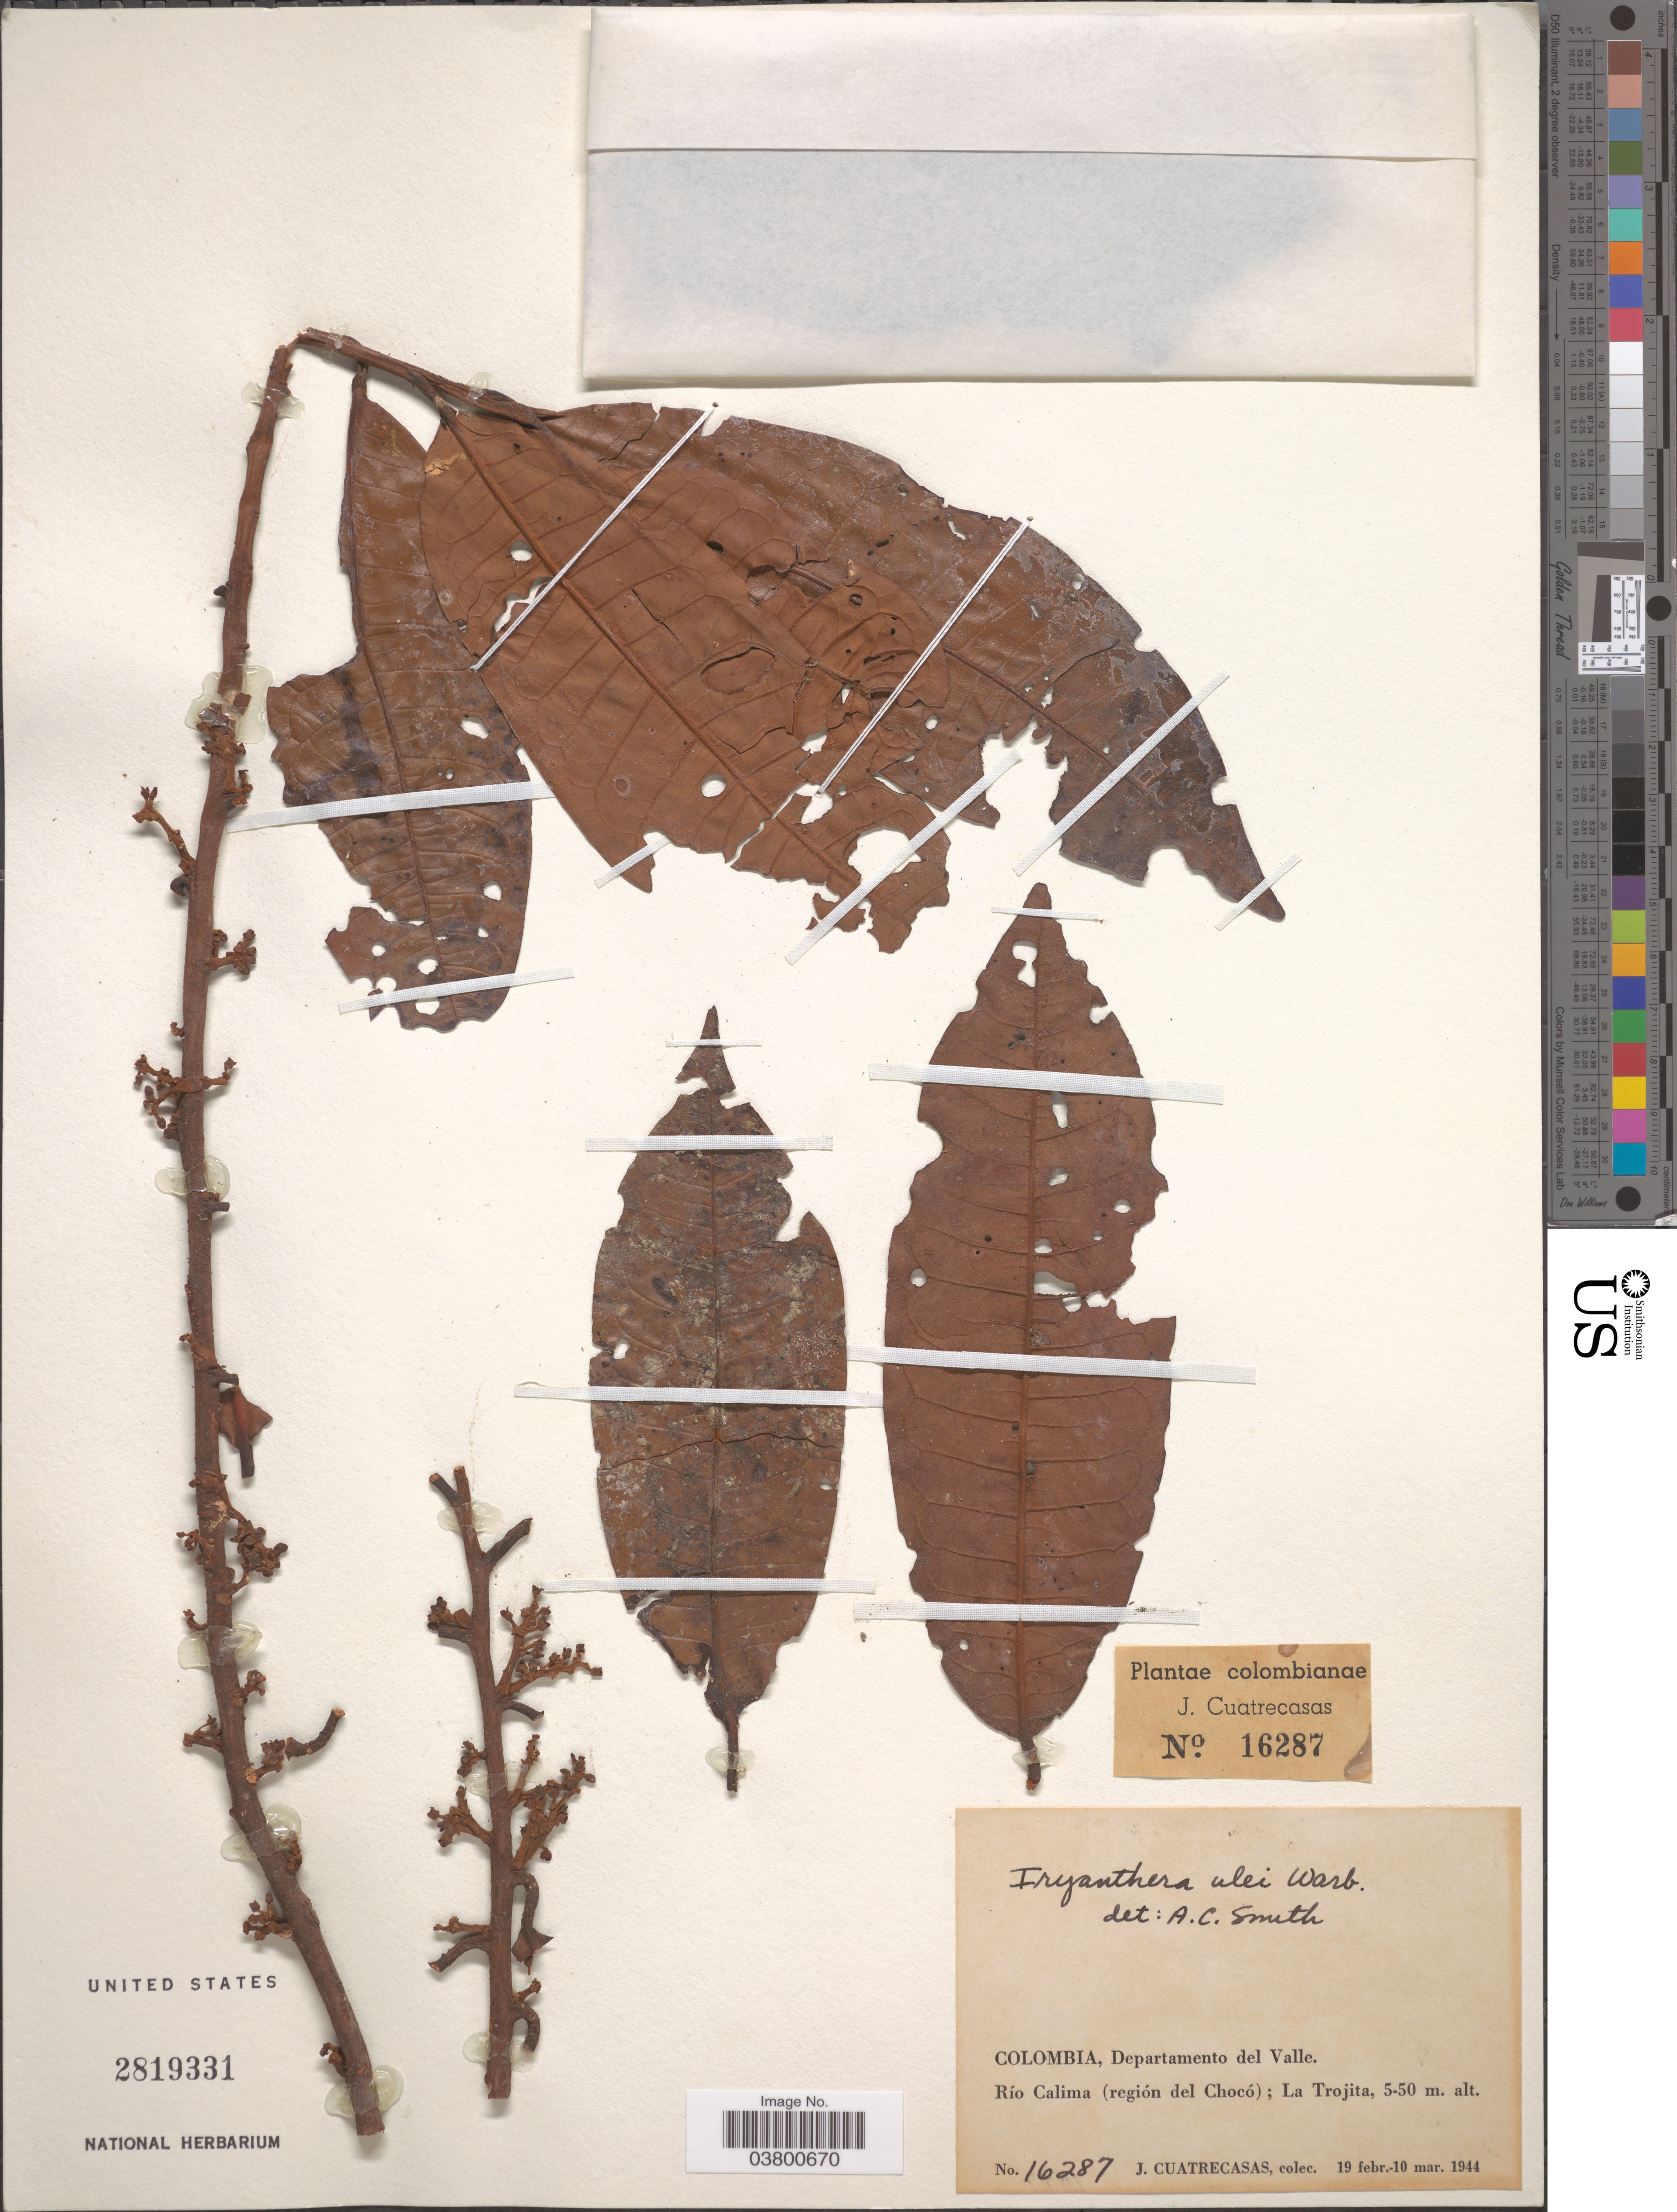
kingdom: Plantae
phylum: Tracheophyta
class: Magnoliopsida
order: Magnoliales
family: Myristicaceae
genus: Iryanthera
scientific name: Iryanthera ulei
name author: Warb.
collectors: J. Cuatrecasas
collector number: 16287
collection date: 1944-02-19/1944-03-10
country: Colombia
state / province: Valle del Cauca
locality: Departamento del Valle. Río Calima (región del Chocó); La Trojita.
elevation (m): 5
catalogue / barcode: US 2819331